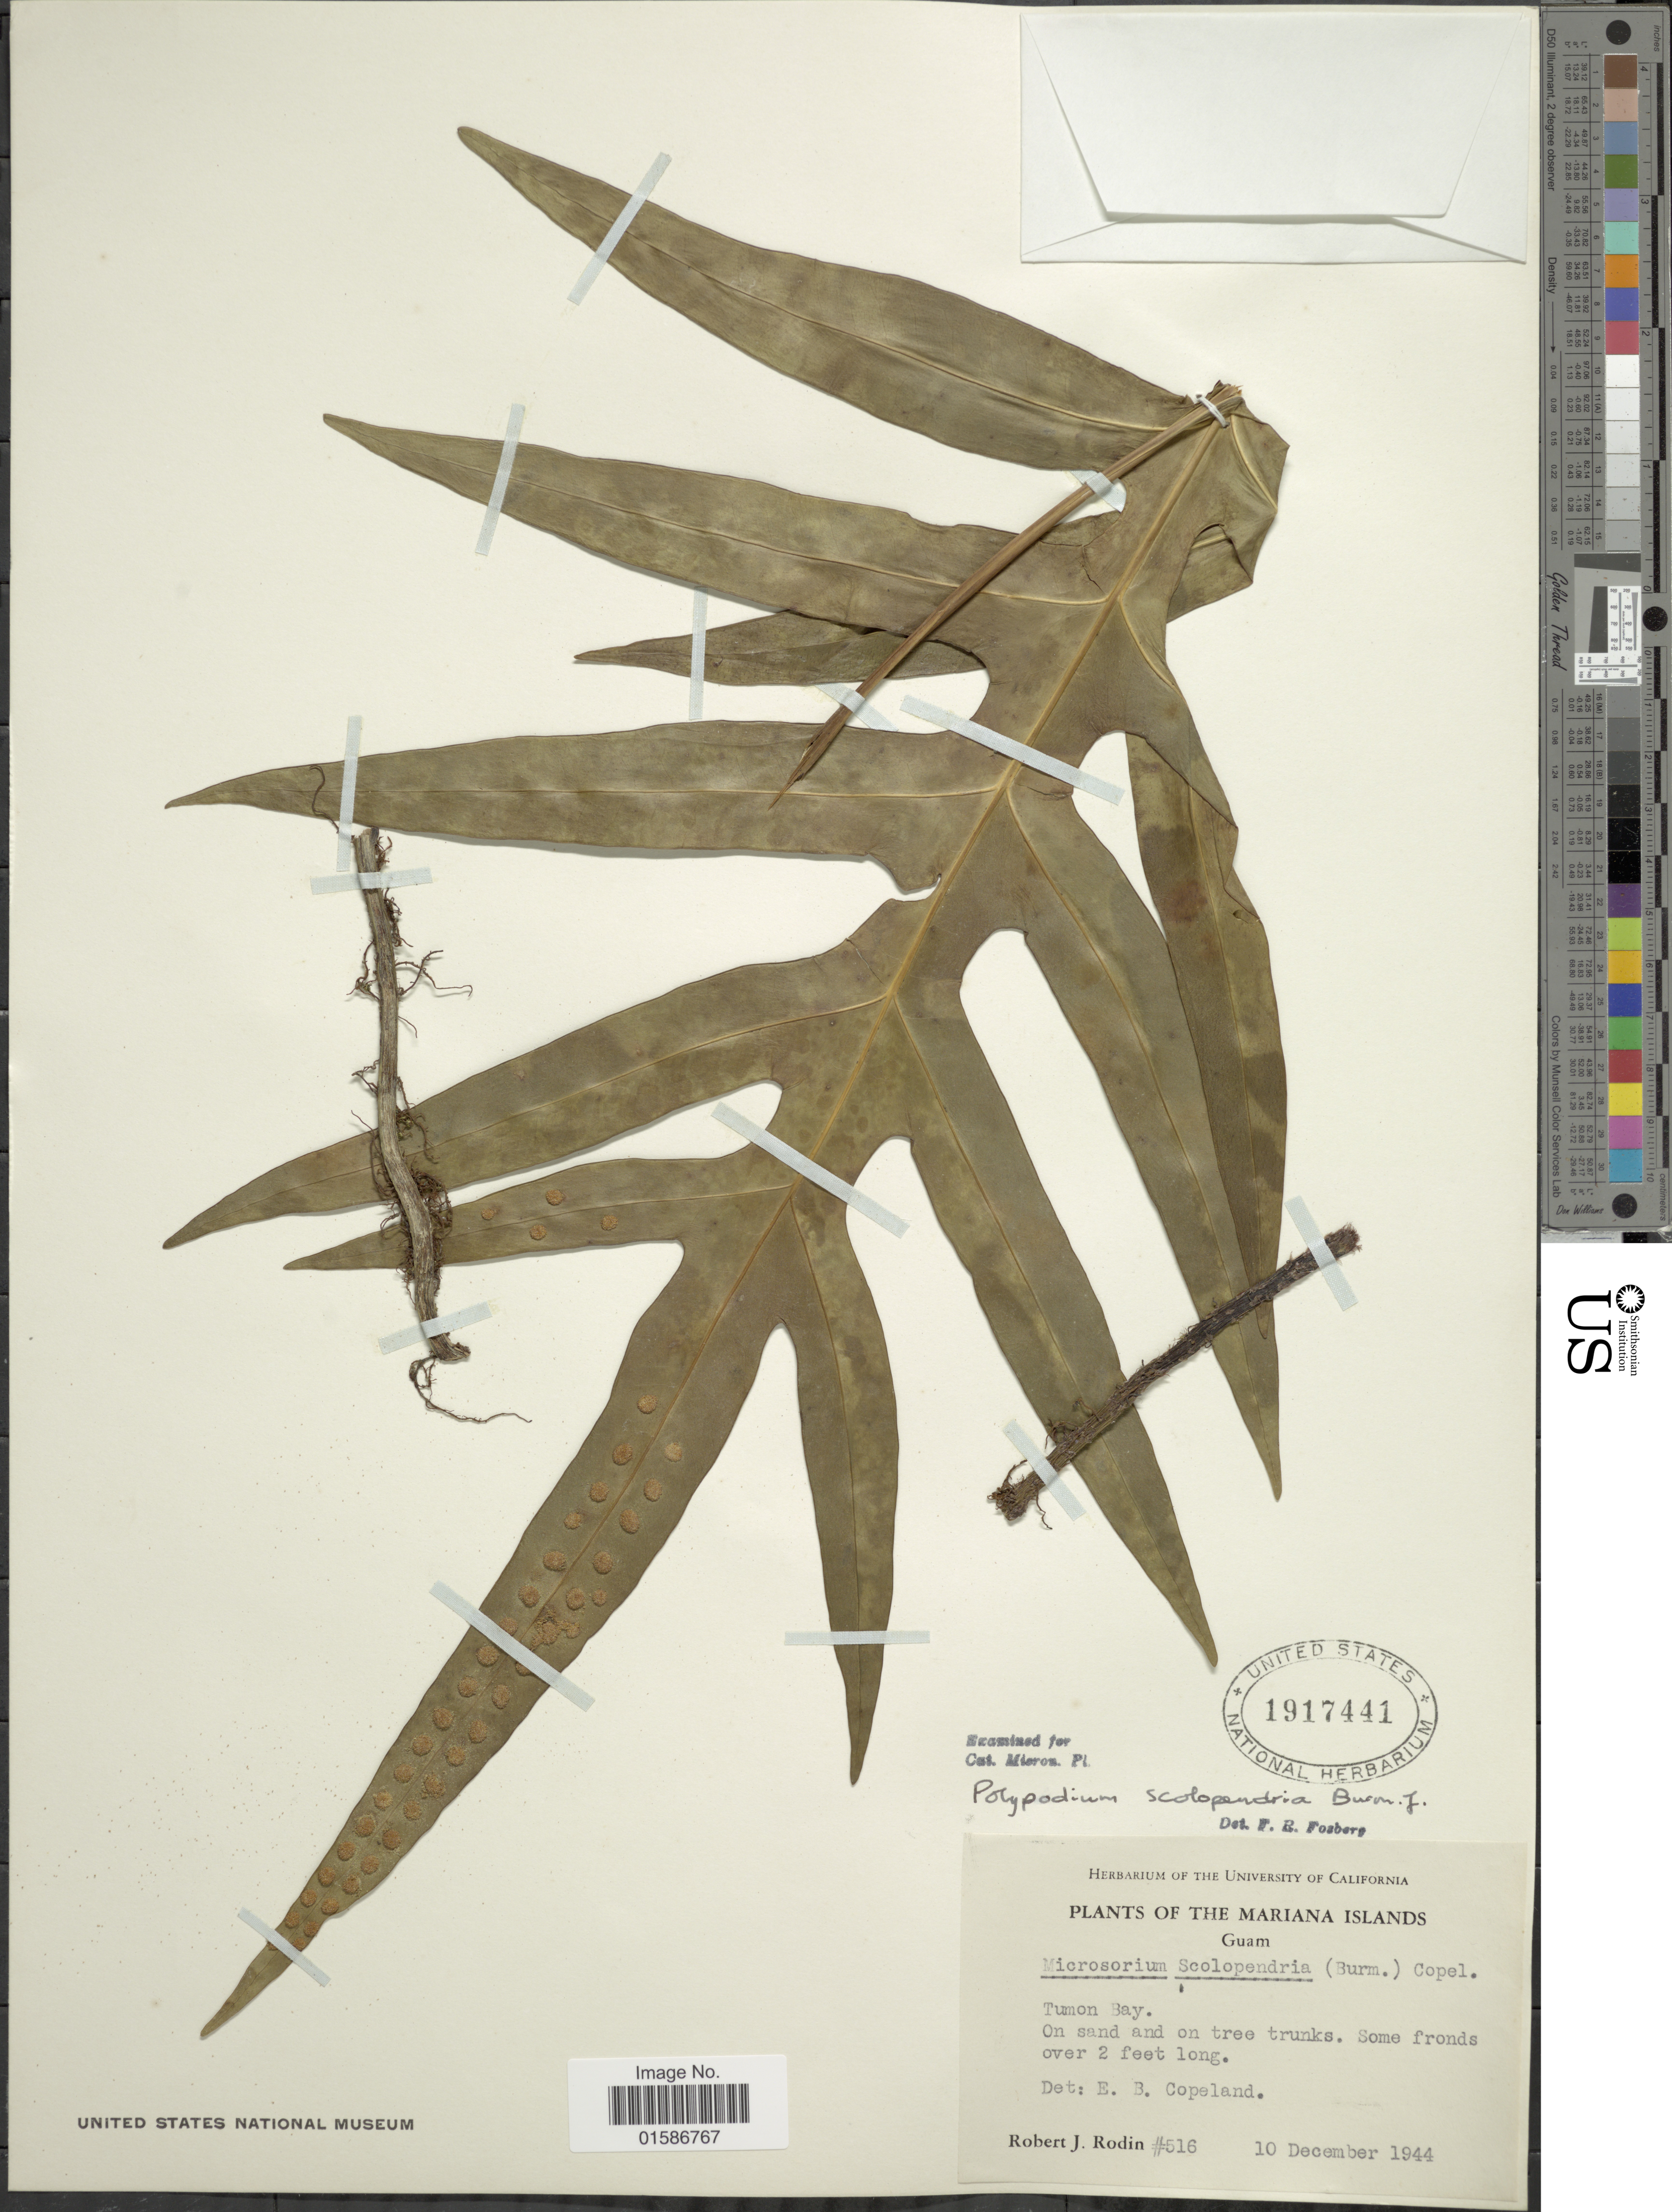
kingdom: Plantae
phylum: Tracheophyta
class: Polypodiopsida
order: Polypodiales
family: Polypodiaceae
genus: Microsorum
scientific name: Microsorum scolopendria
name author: (Burm. f.) Copel.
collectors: R. J. Rodin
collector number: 516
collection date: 1944-12-10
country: Guam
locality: The Marianas Island, Tumon Bay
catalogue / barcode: US 1917441